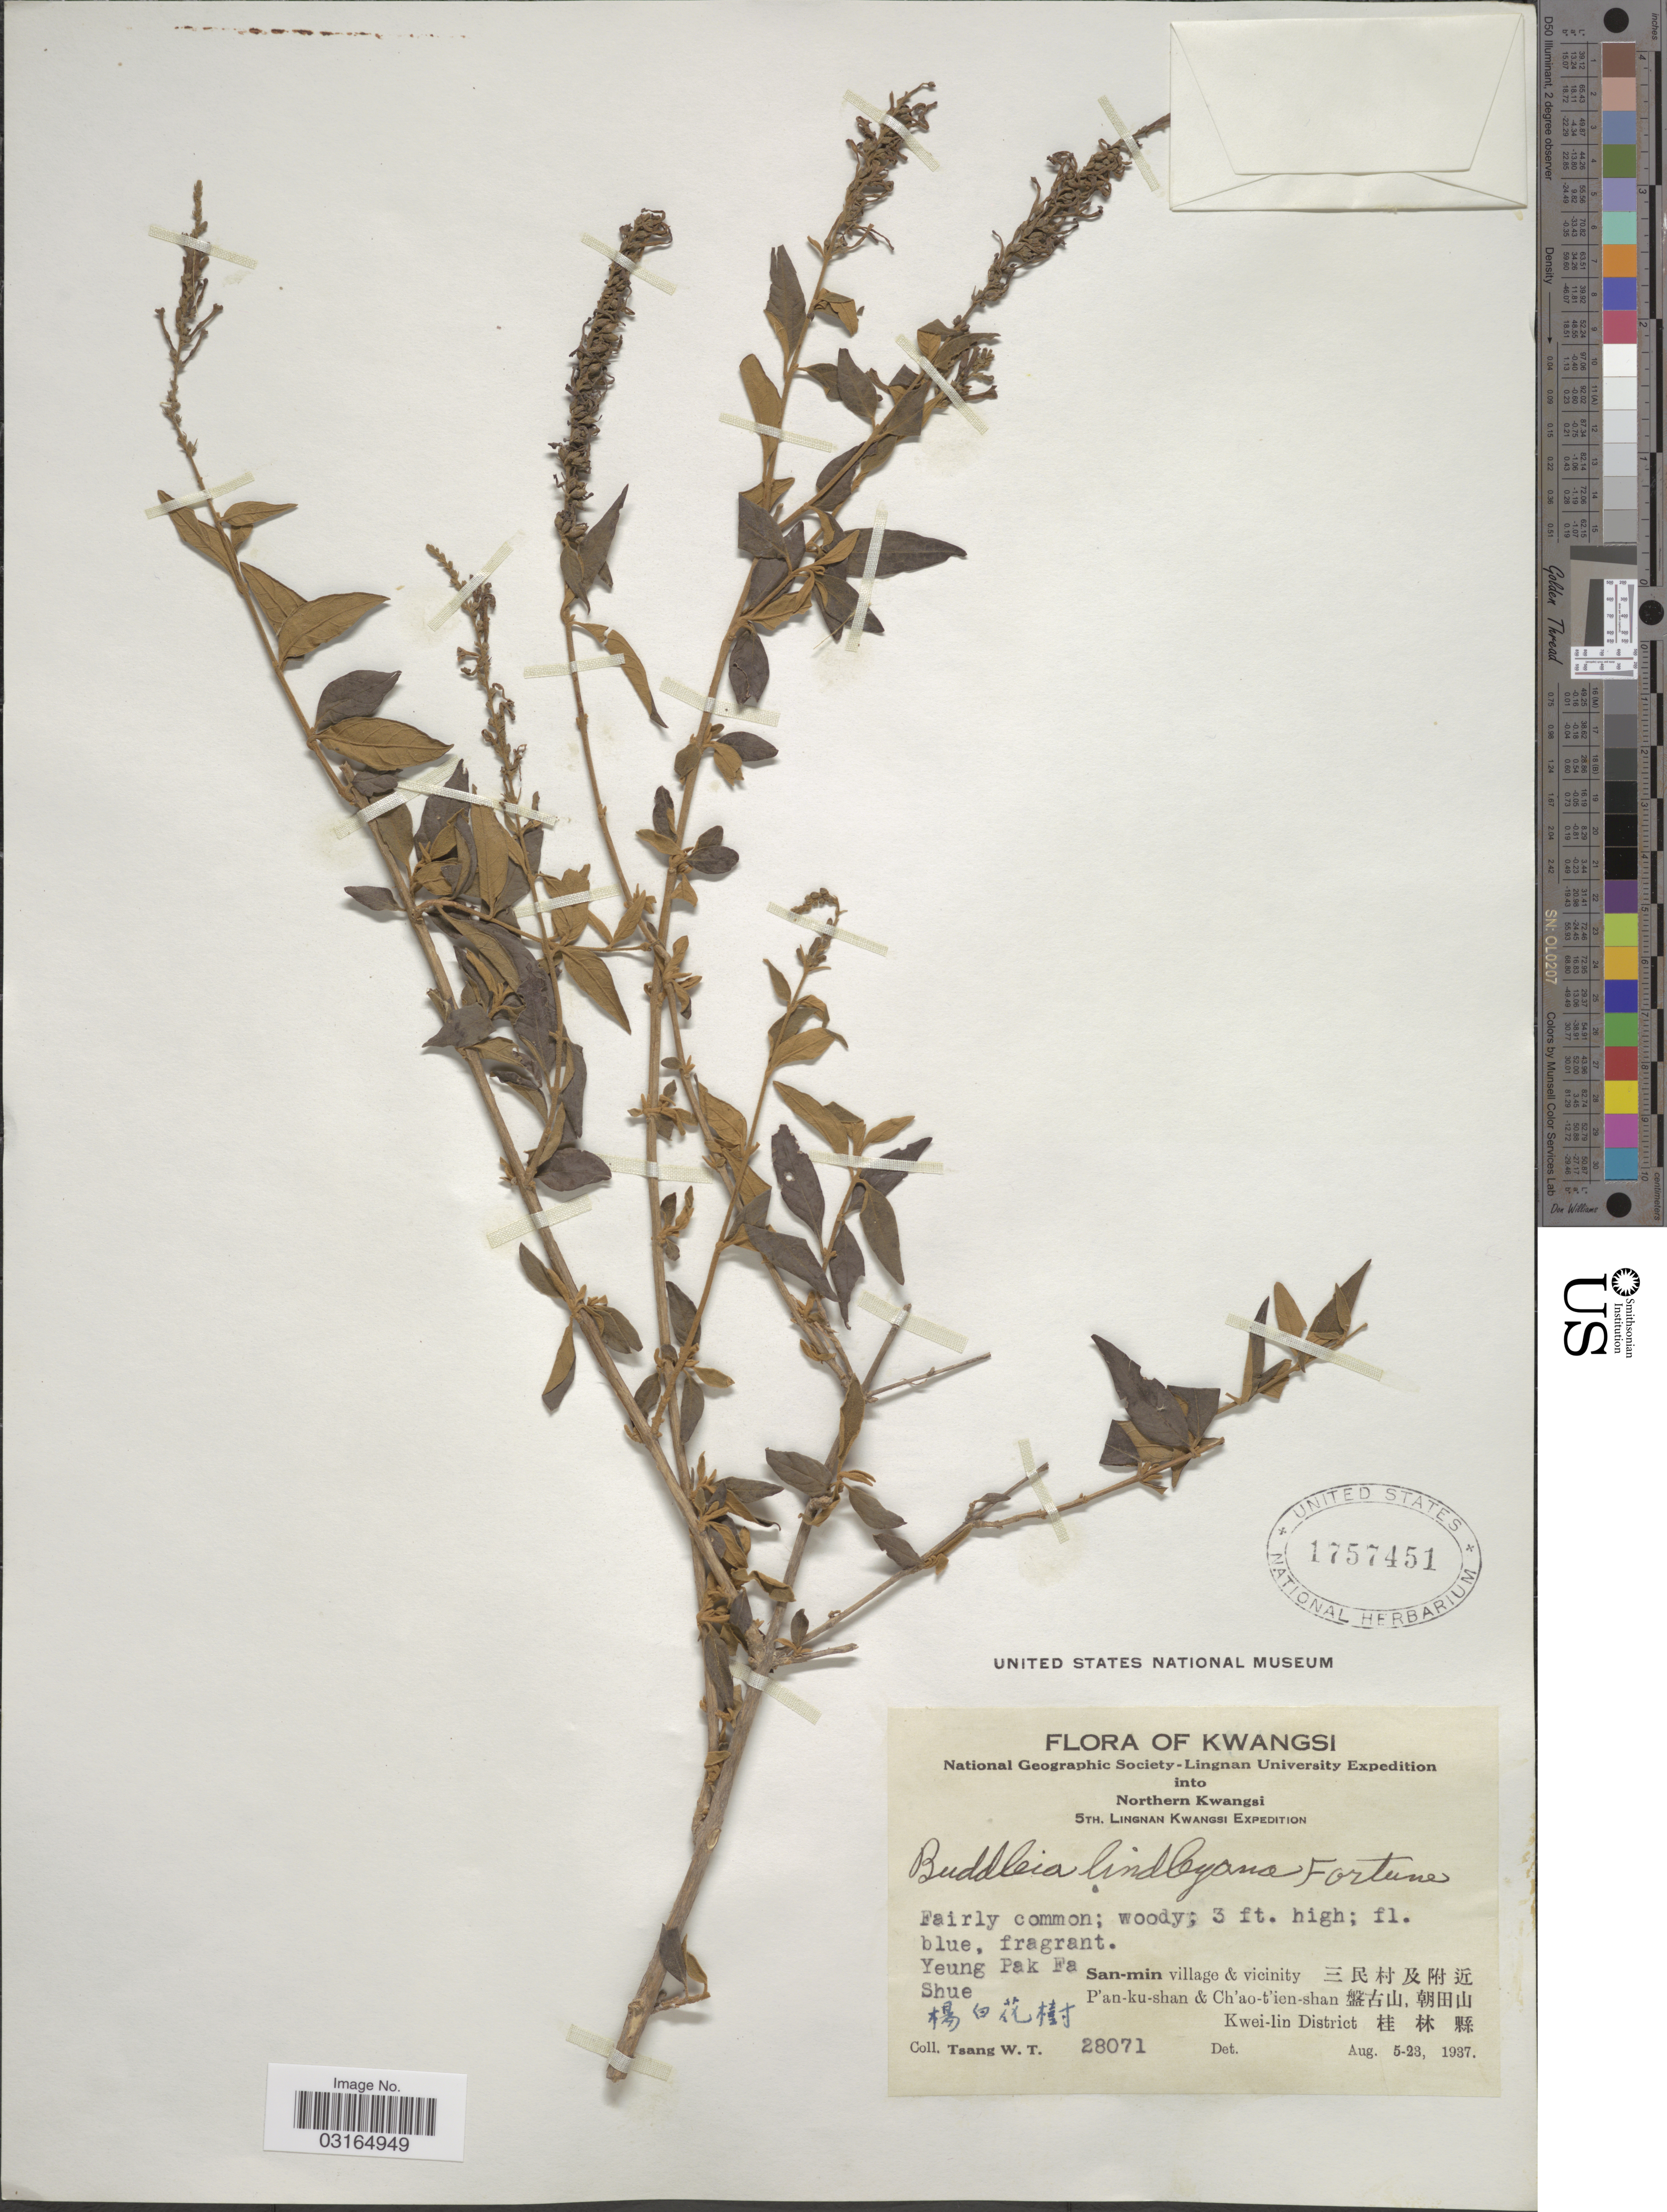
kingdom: Plantae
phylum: Tracheophyta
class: Magnoliopsida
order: Lamiales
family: Scrophulariaceae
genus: Buddleja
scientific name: Buddleja lindleyana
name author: Fortune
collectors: W. T. Tsang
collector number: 28071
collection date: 1937-08-05/1937-08-23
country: China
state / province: Guangxi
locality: Yeung Pak Fa Shue San-min village & vicinity P'an-ku-shan & Ch'ao-t'ien-shan Kwei-lin District.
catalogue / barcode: US 1757451